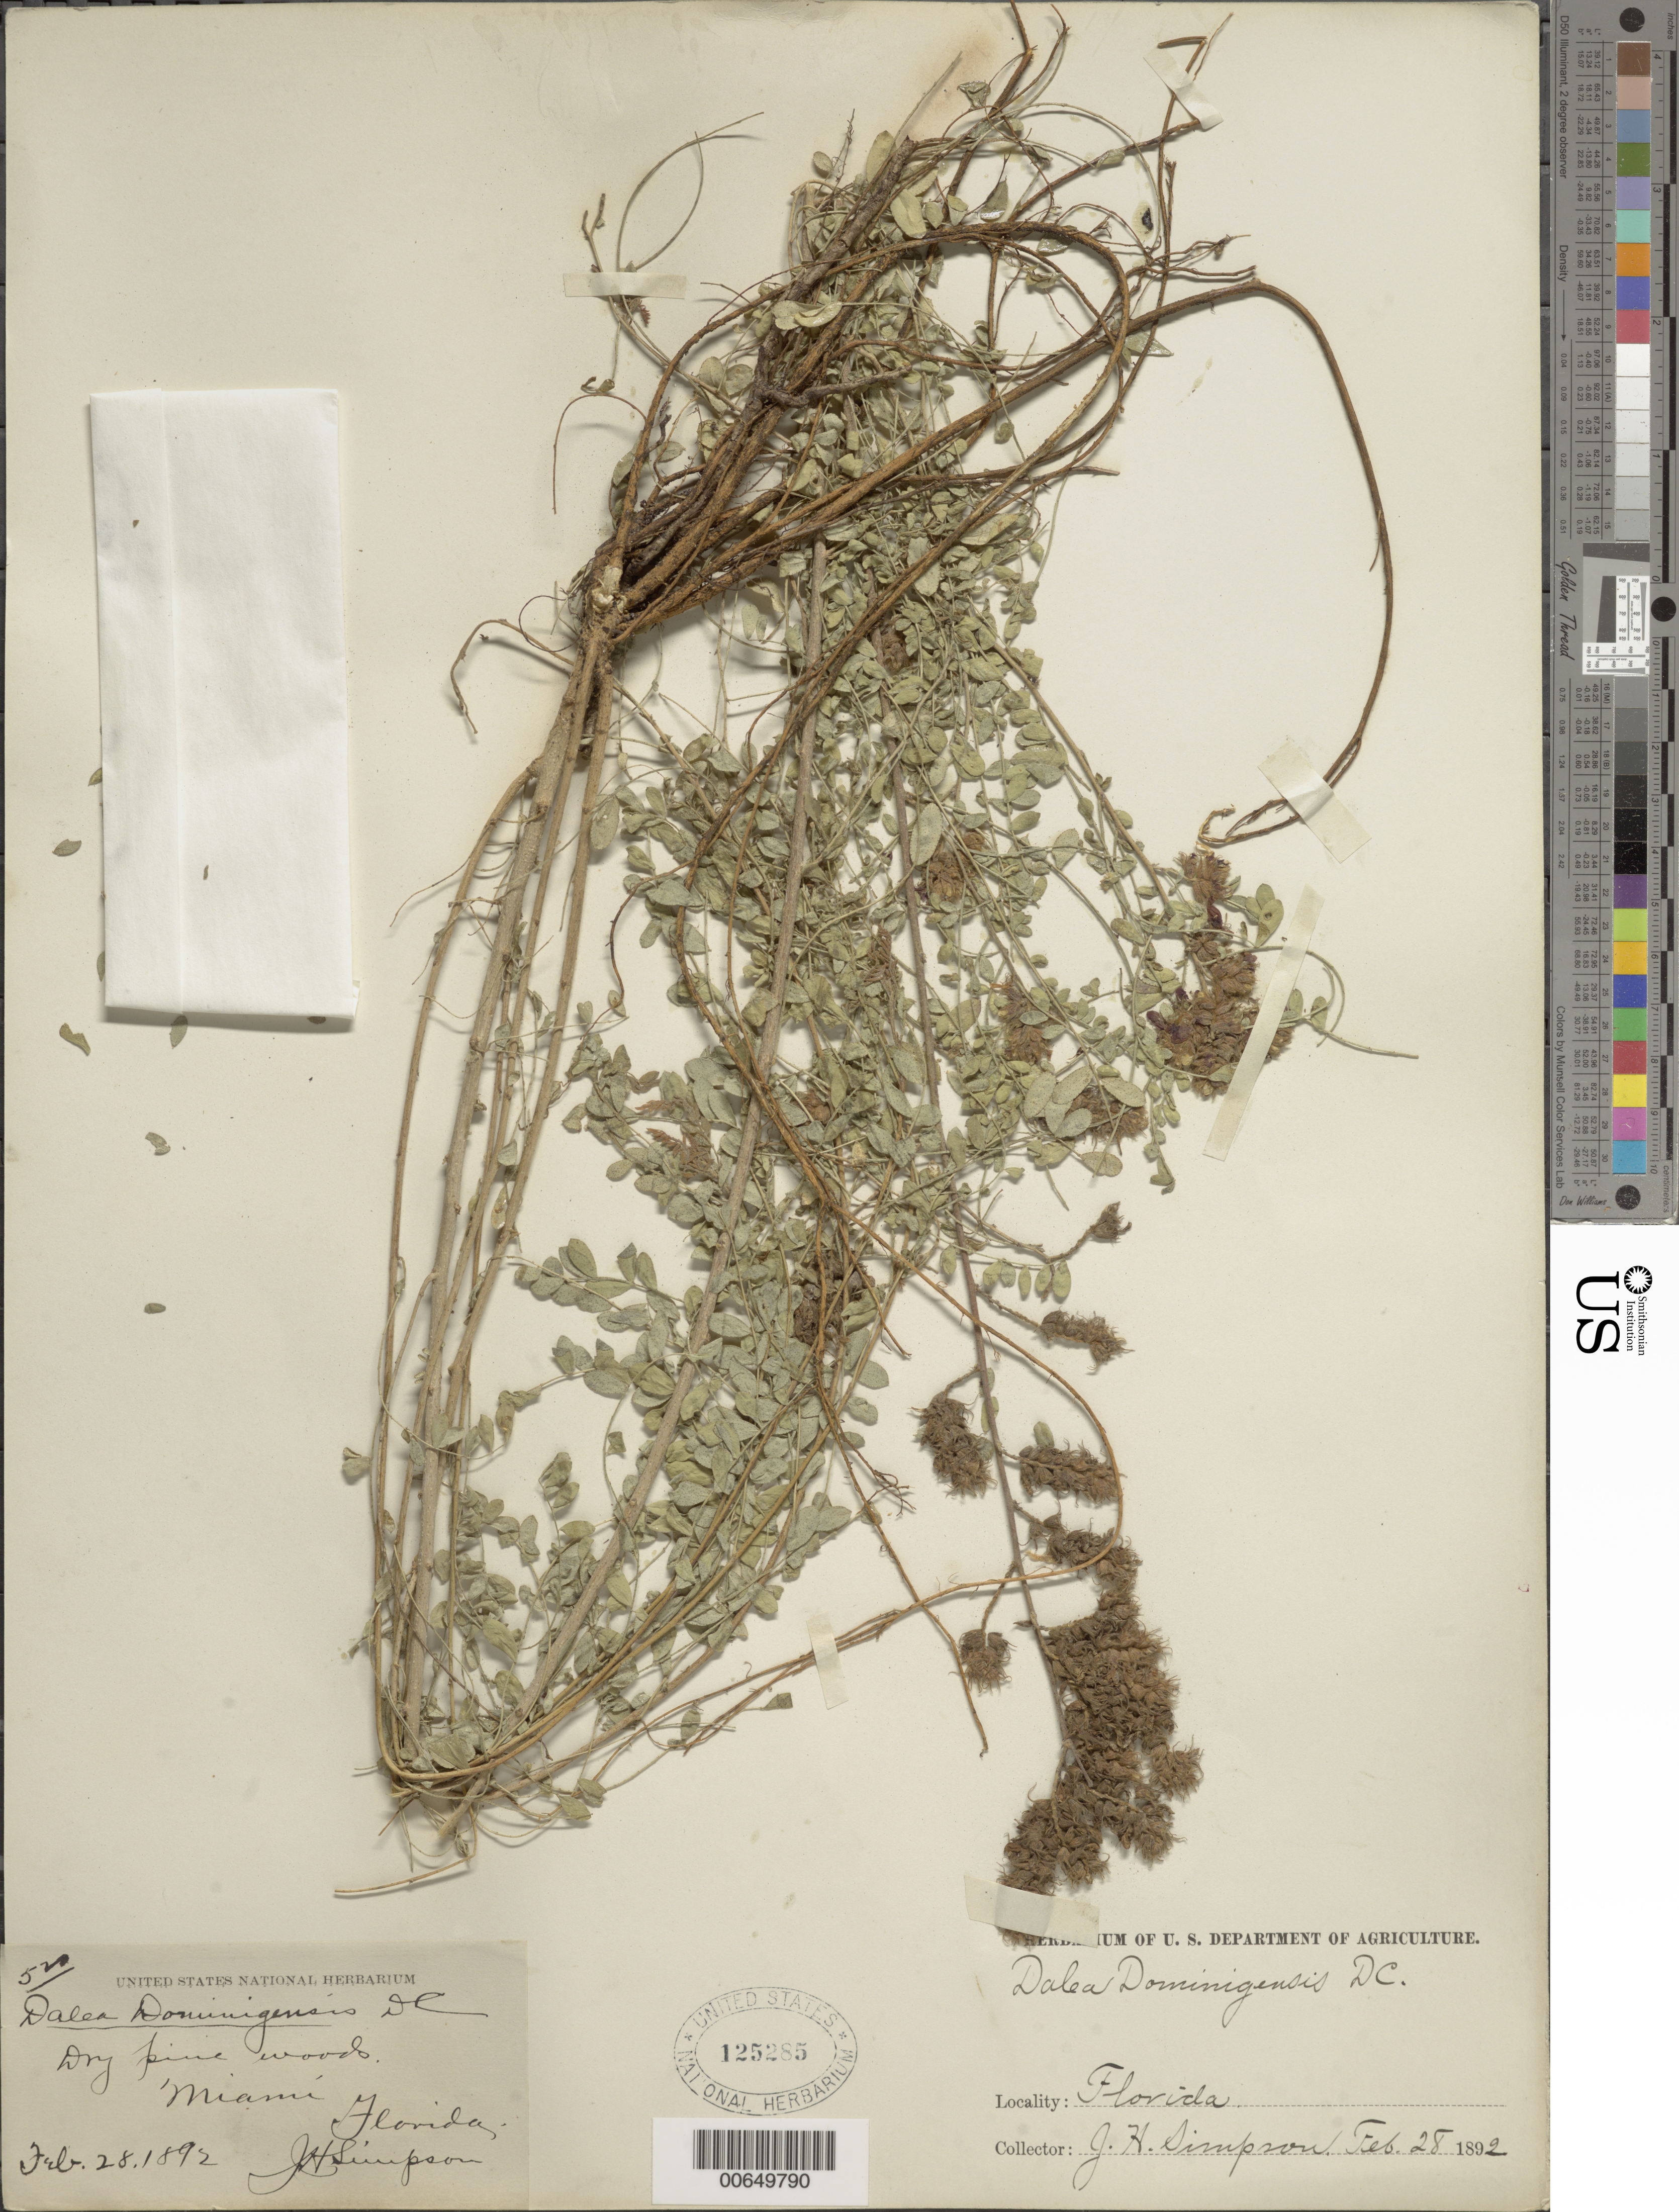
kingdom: Plantae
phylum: Tracheophyta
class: Magnoliopsida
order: Fabales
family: Fabaceae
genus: Dalea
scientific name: Dalea carthagenensis var. floridana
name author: (Rydb.) Barneby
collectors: J. H. Simpson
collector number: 520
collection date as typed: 28 Feb 1892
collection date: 1892-02-28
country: United States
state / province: Florida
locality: E border of Everglades.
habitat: On coral rock in pine woods.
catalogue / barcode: US 125285